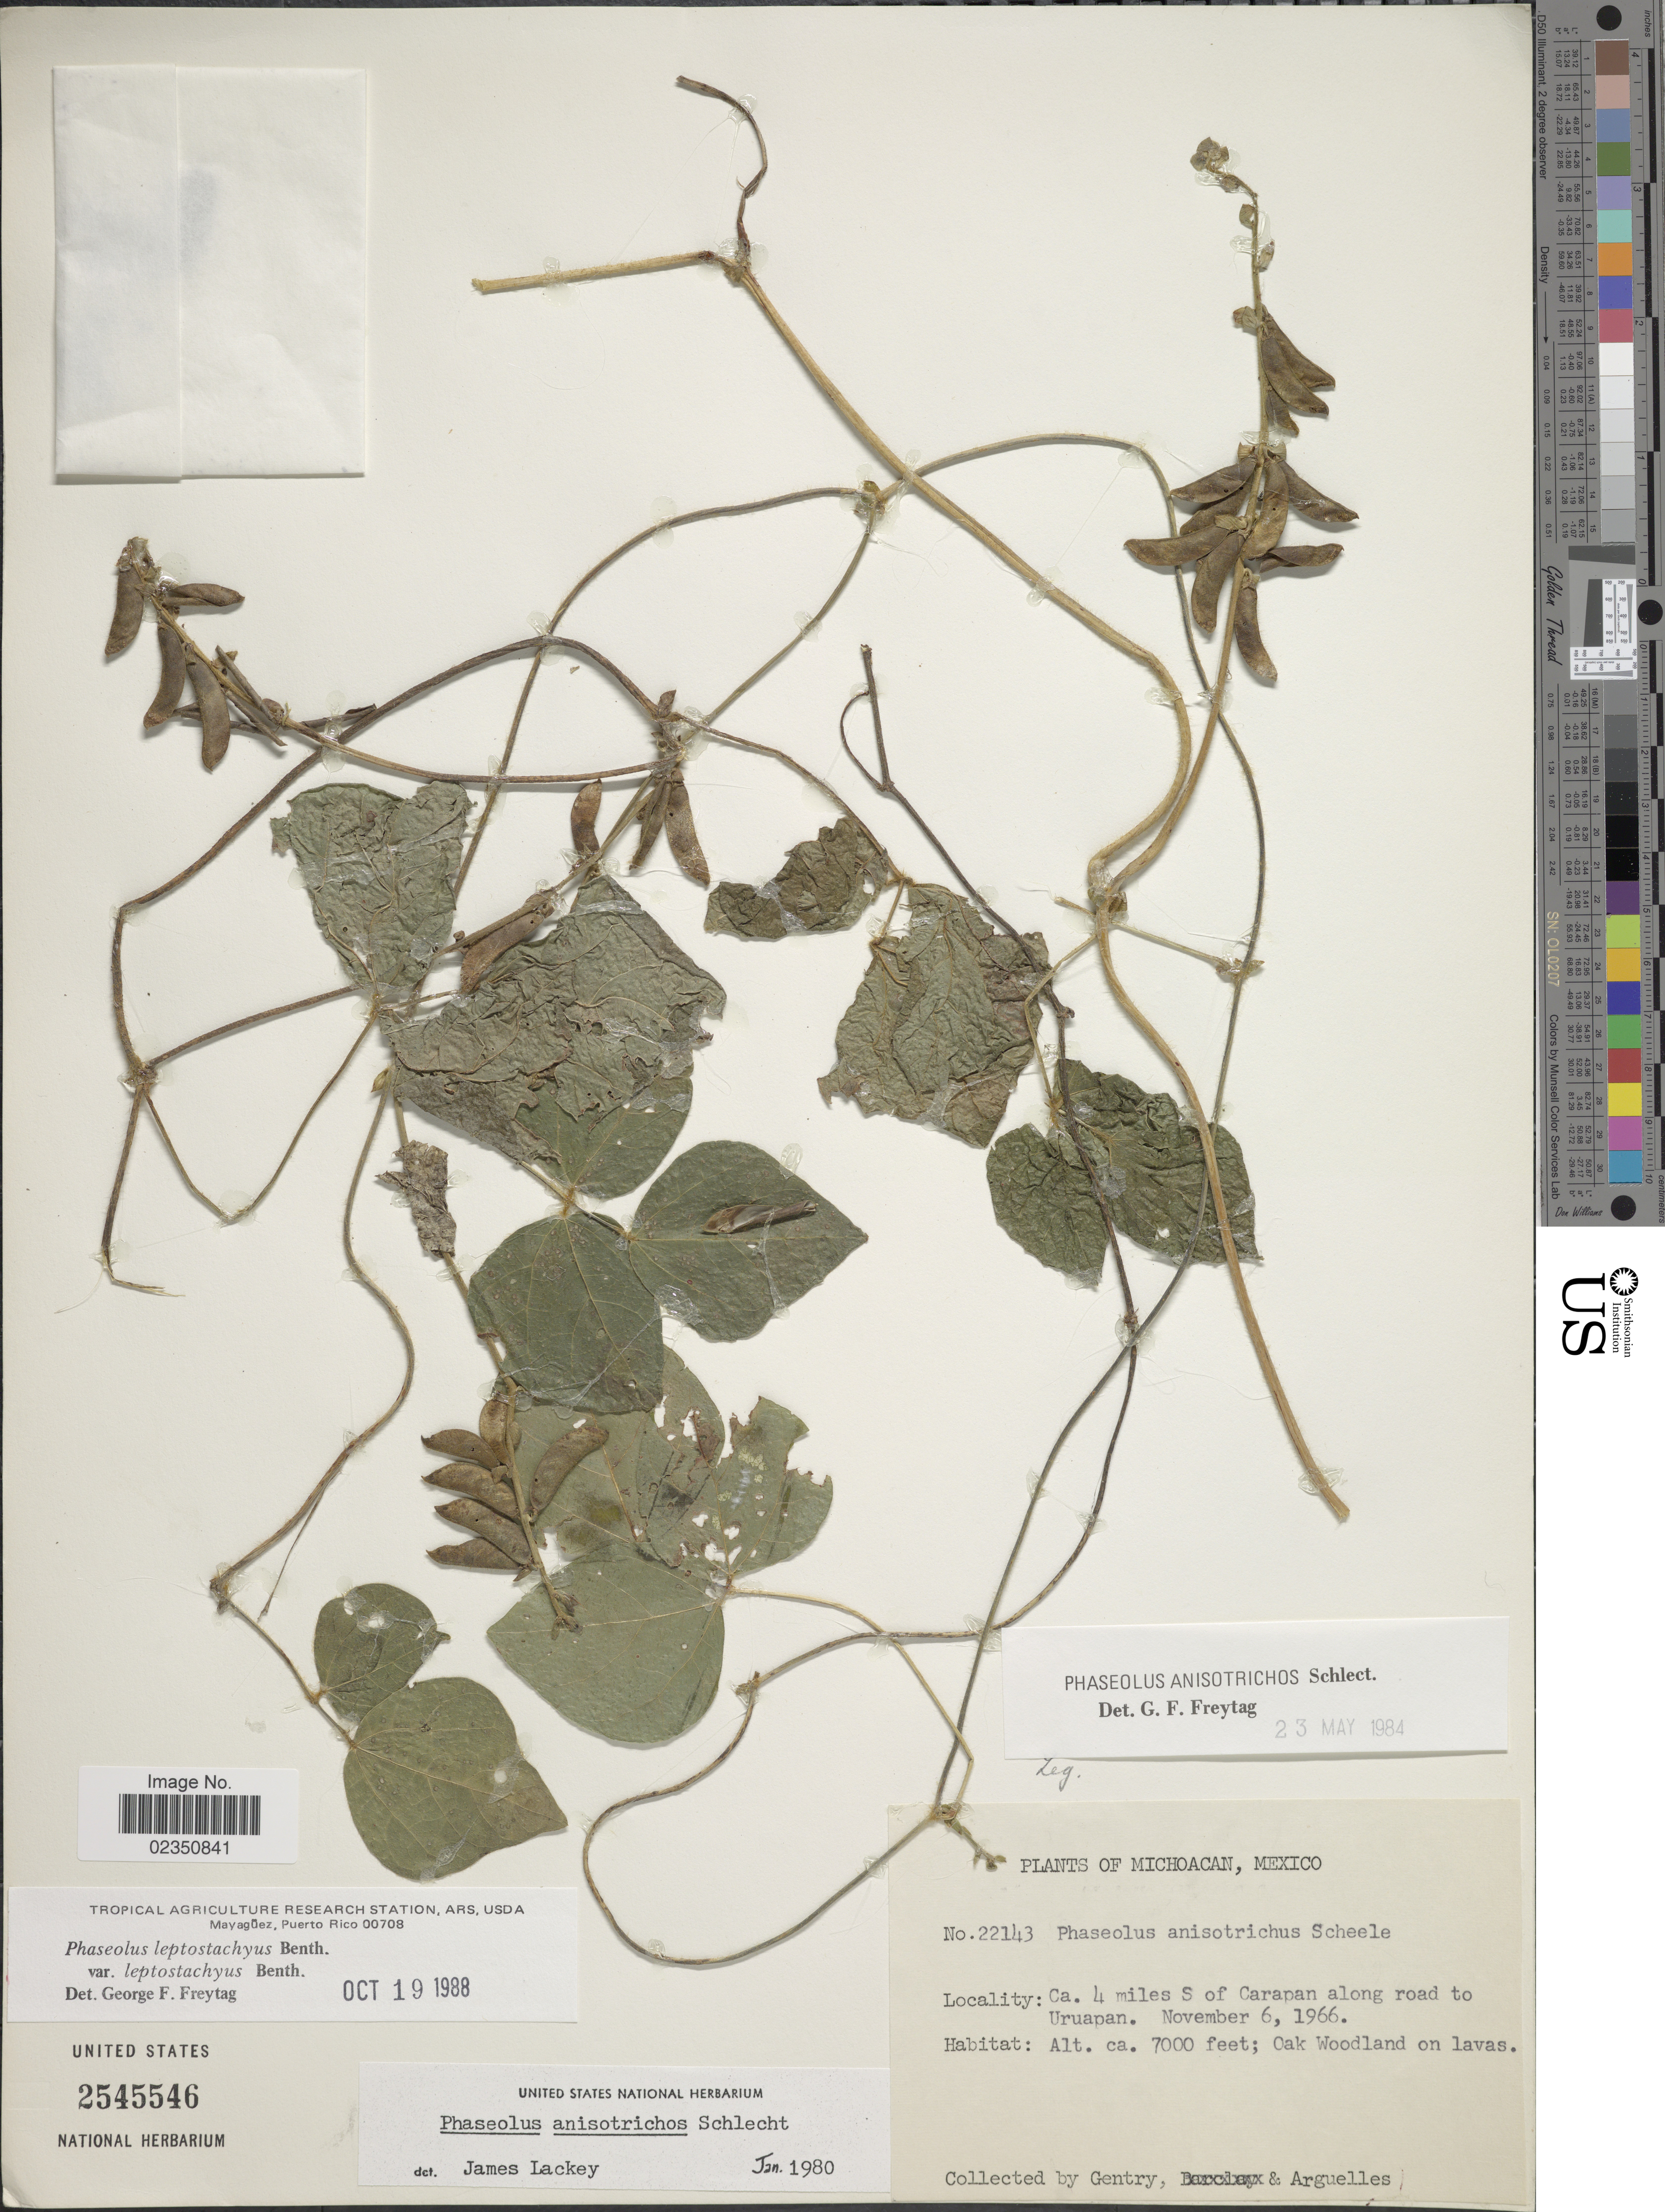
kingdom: Plantae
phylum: Tracheophyta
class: Magnoliopsida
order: Fabales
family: Fabaceae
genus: Phaseolus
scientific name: Phaseolus leptostachyus var. leptostachyus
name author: Benth.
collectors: Gentry, -- & Arguelles, --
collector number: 22143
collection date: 1966-11-06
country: Mexico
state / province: Michoacán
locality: Ca. 4 miles S of Carapan along road to Uruapan, Oak woodland on lavas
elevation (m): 2134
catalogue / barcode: US 2545546